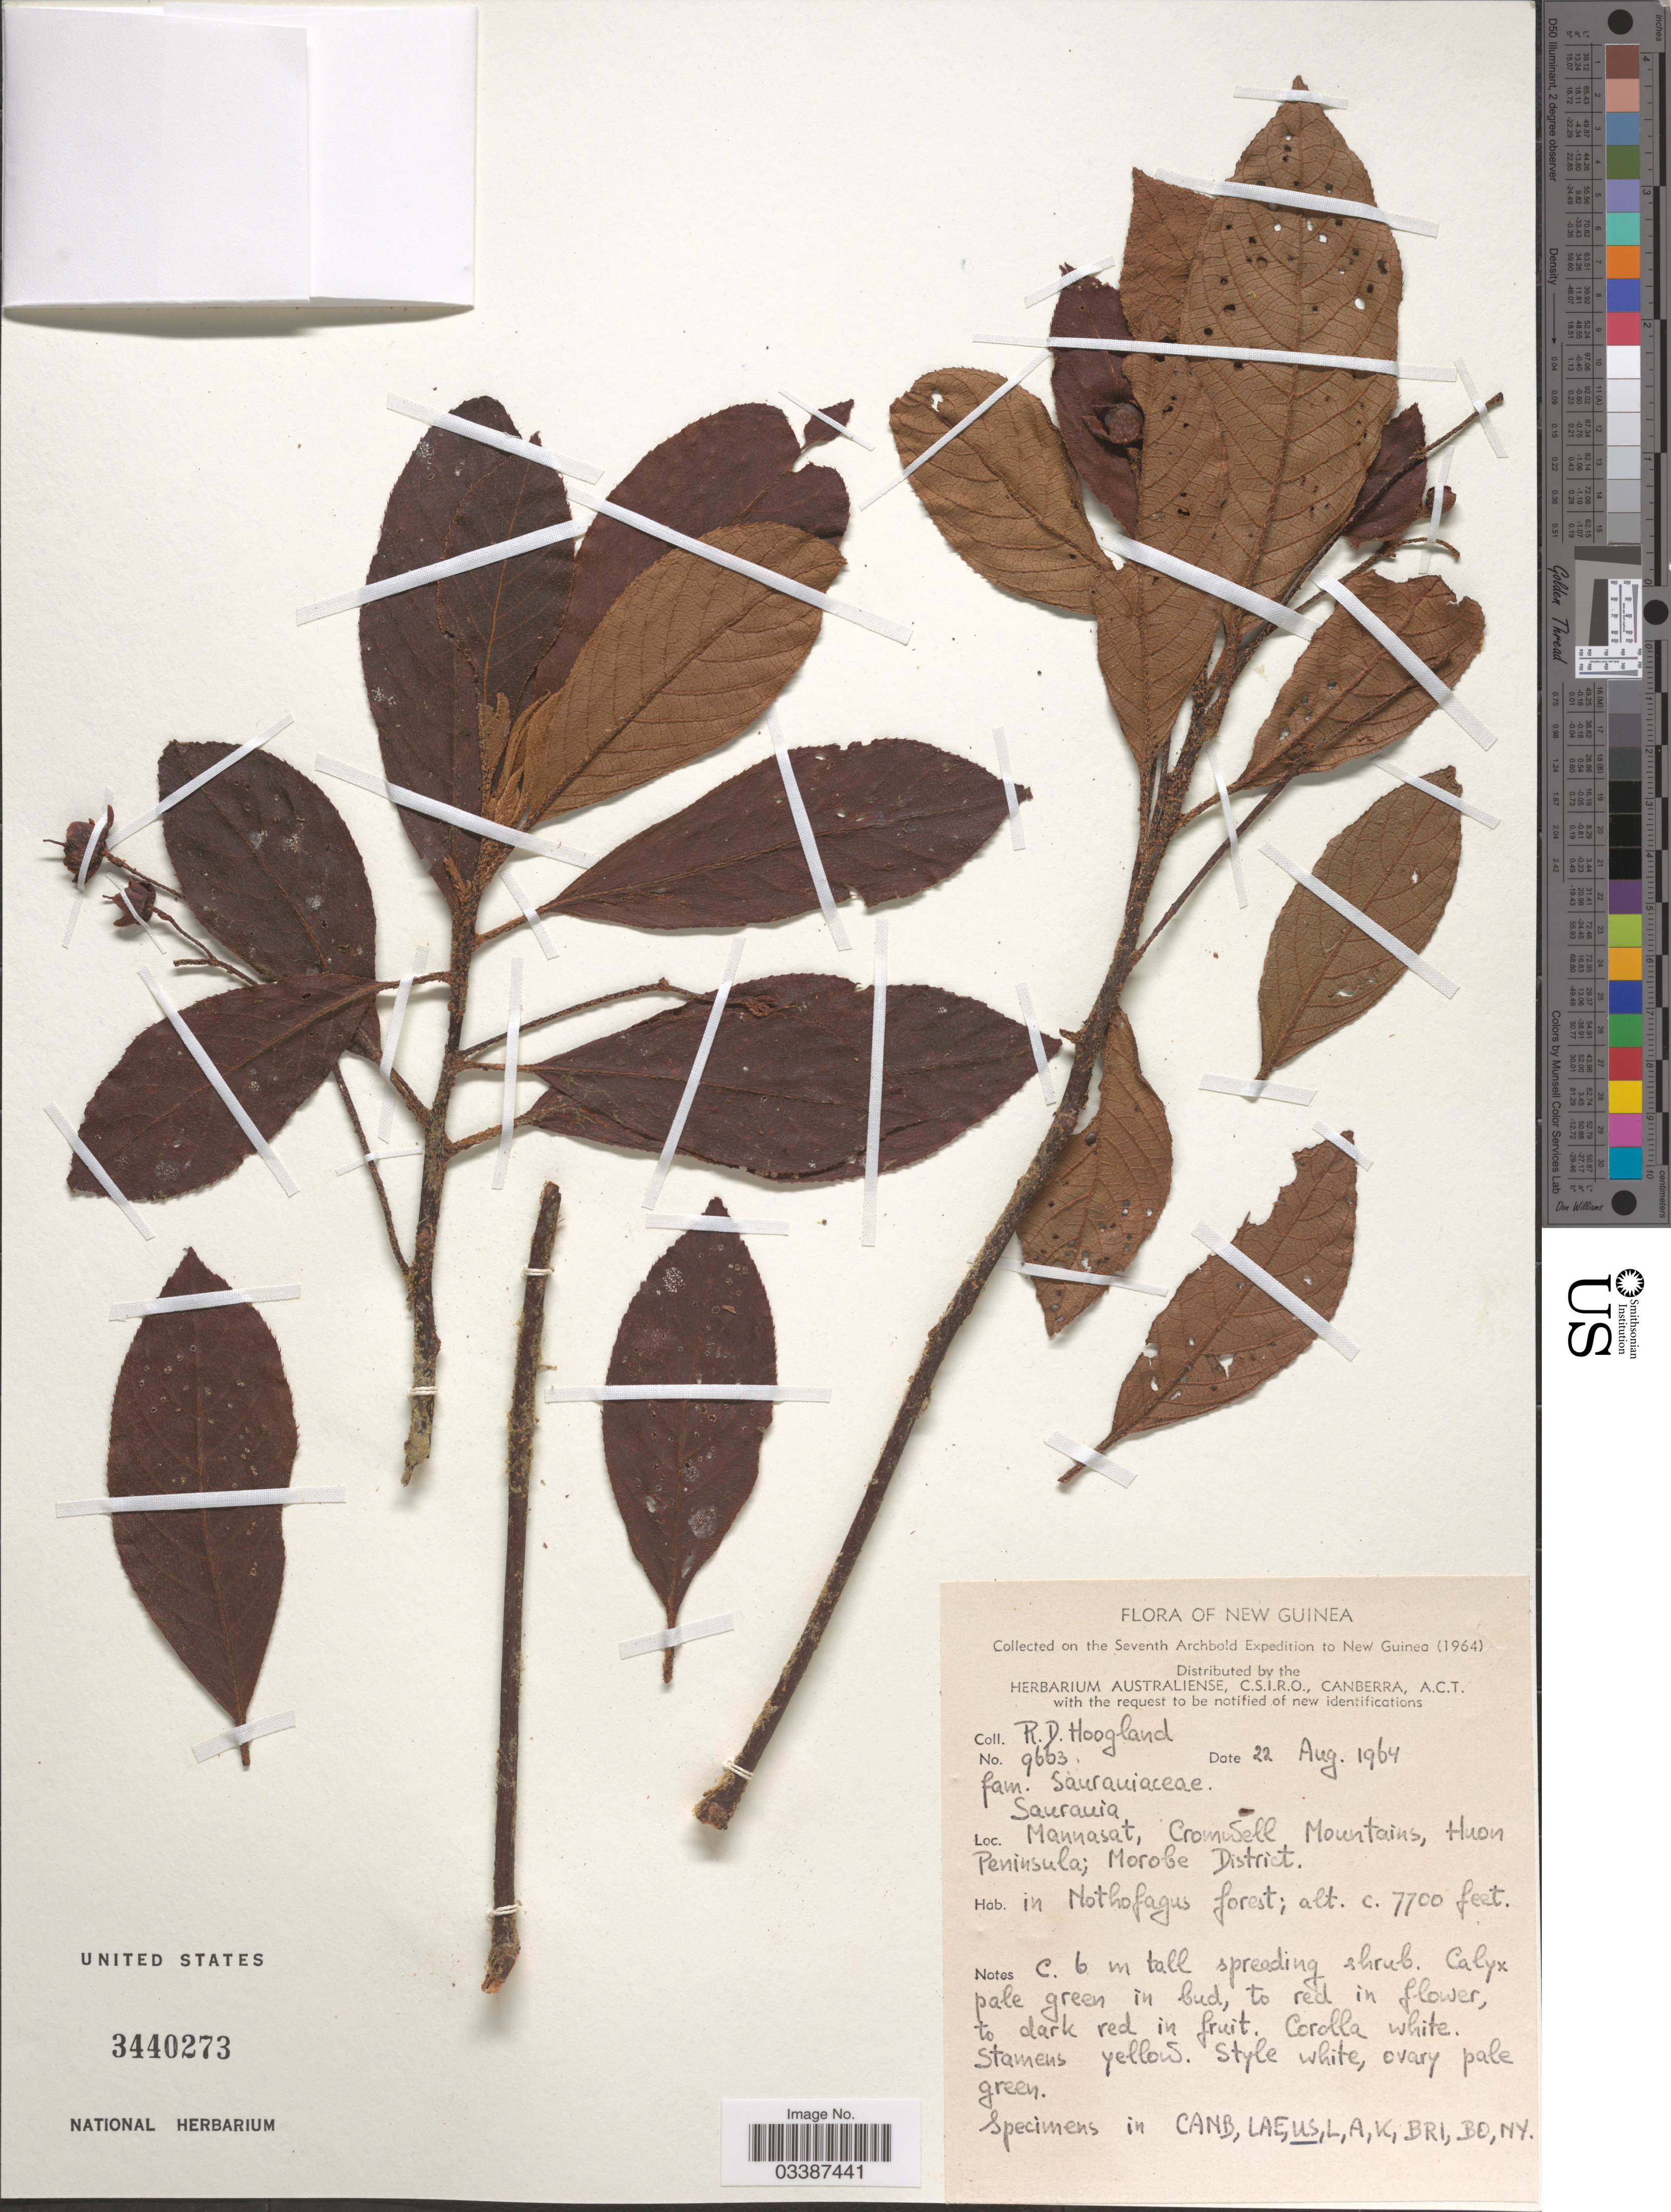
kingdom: Plantae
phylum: Tracheophyta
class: Magnoliopsida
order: Ericales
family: Actinidiaceae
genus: Saurauia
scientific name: Saurauia sp.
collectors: R. D. Hoogland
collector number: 9663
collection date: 1964-08-22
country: Papua New Guinea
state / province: Morobe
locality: New Guinea. Mannasat, Cromwell Mountains, Huon Peninsula; Morobe District.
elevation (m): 2347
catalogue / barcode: US 3440273